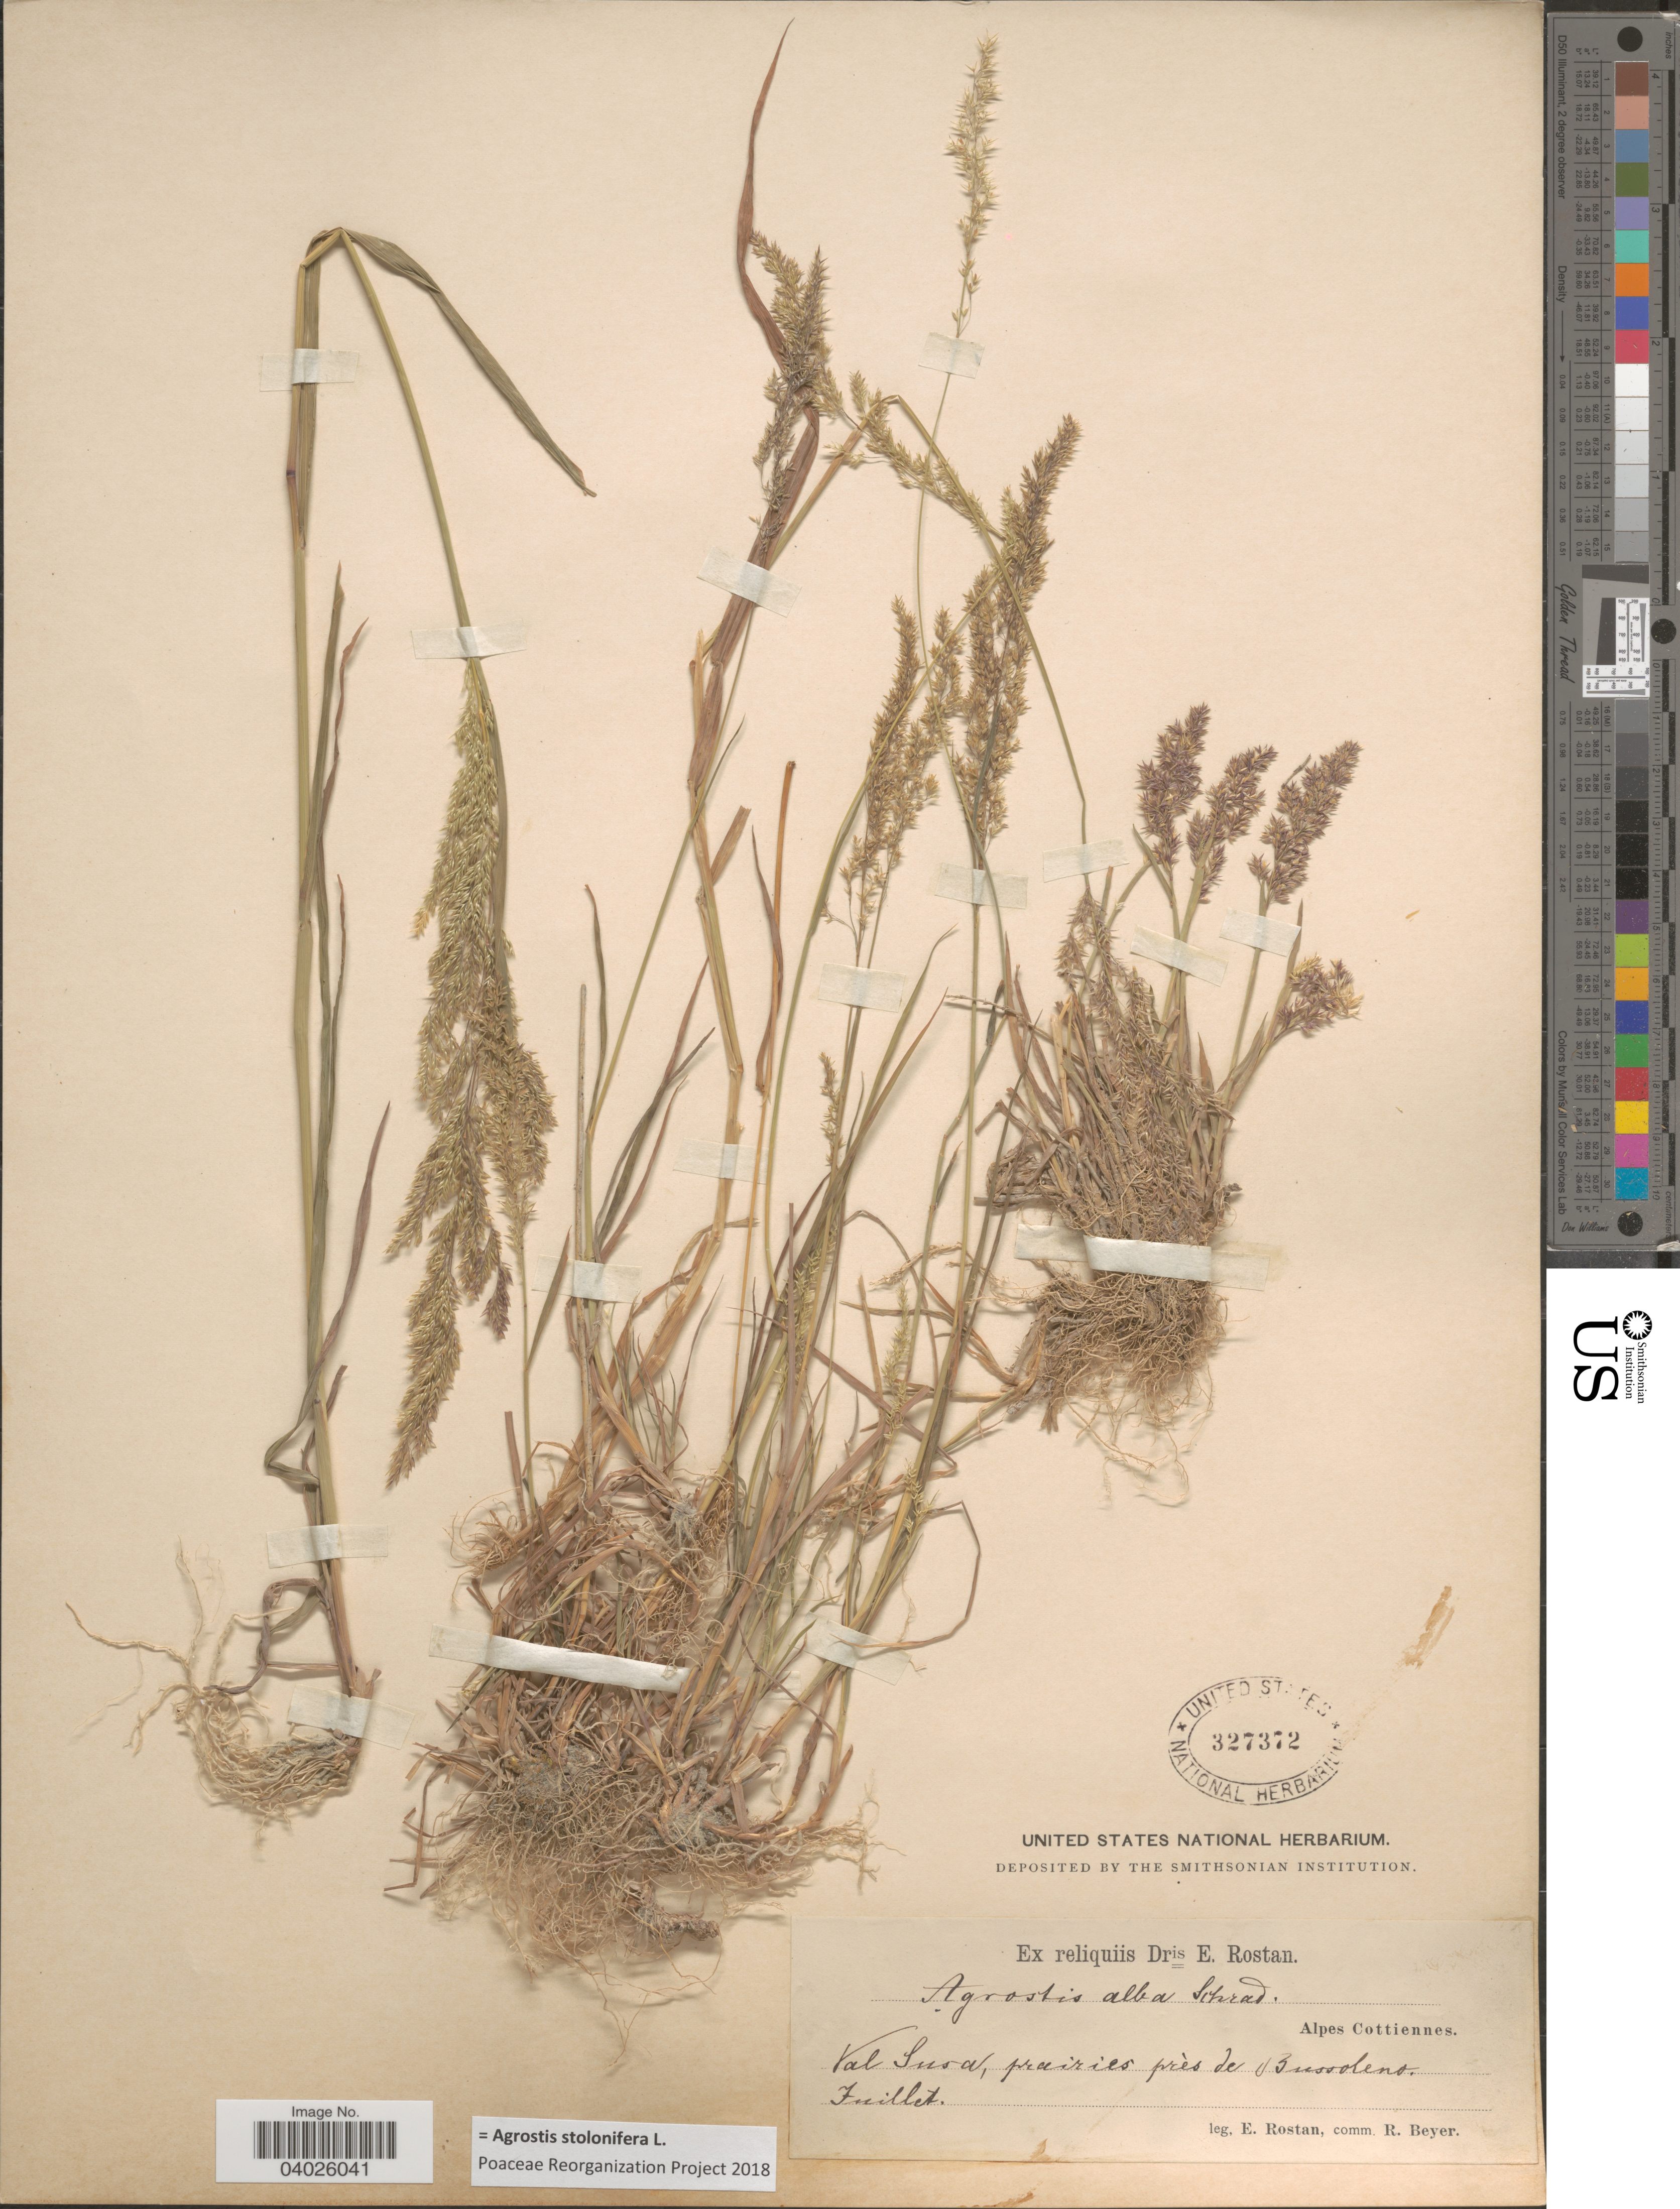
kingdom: Plantae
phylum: Tracheophyta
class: Liliopsida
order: Poales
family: Poaceae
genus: Agrostis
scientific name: Agrostis stolonifera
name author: L.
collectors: E. Rostan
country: Italy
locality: Alpes Cottiennes. Val Sura, prairies près de Bussolens.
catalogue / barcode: US 327372